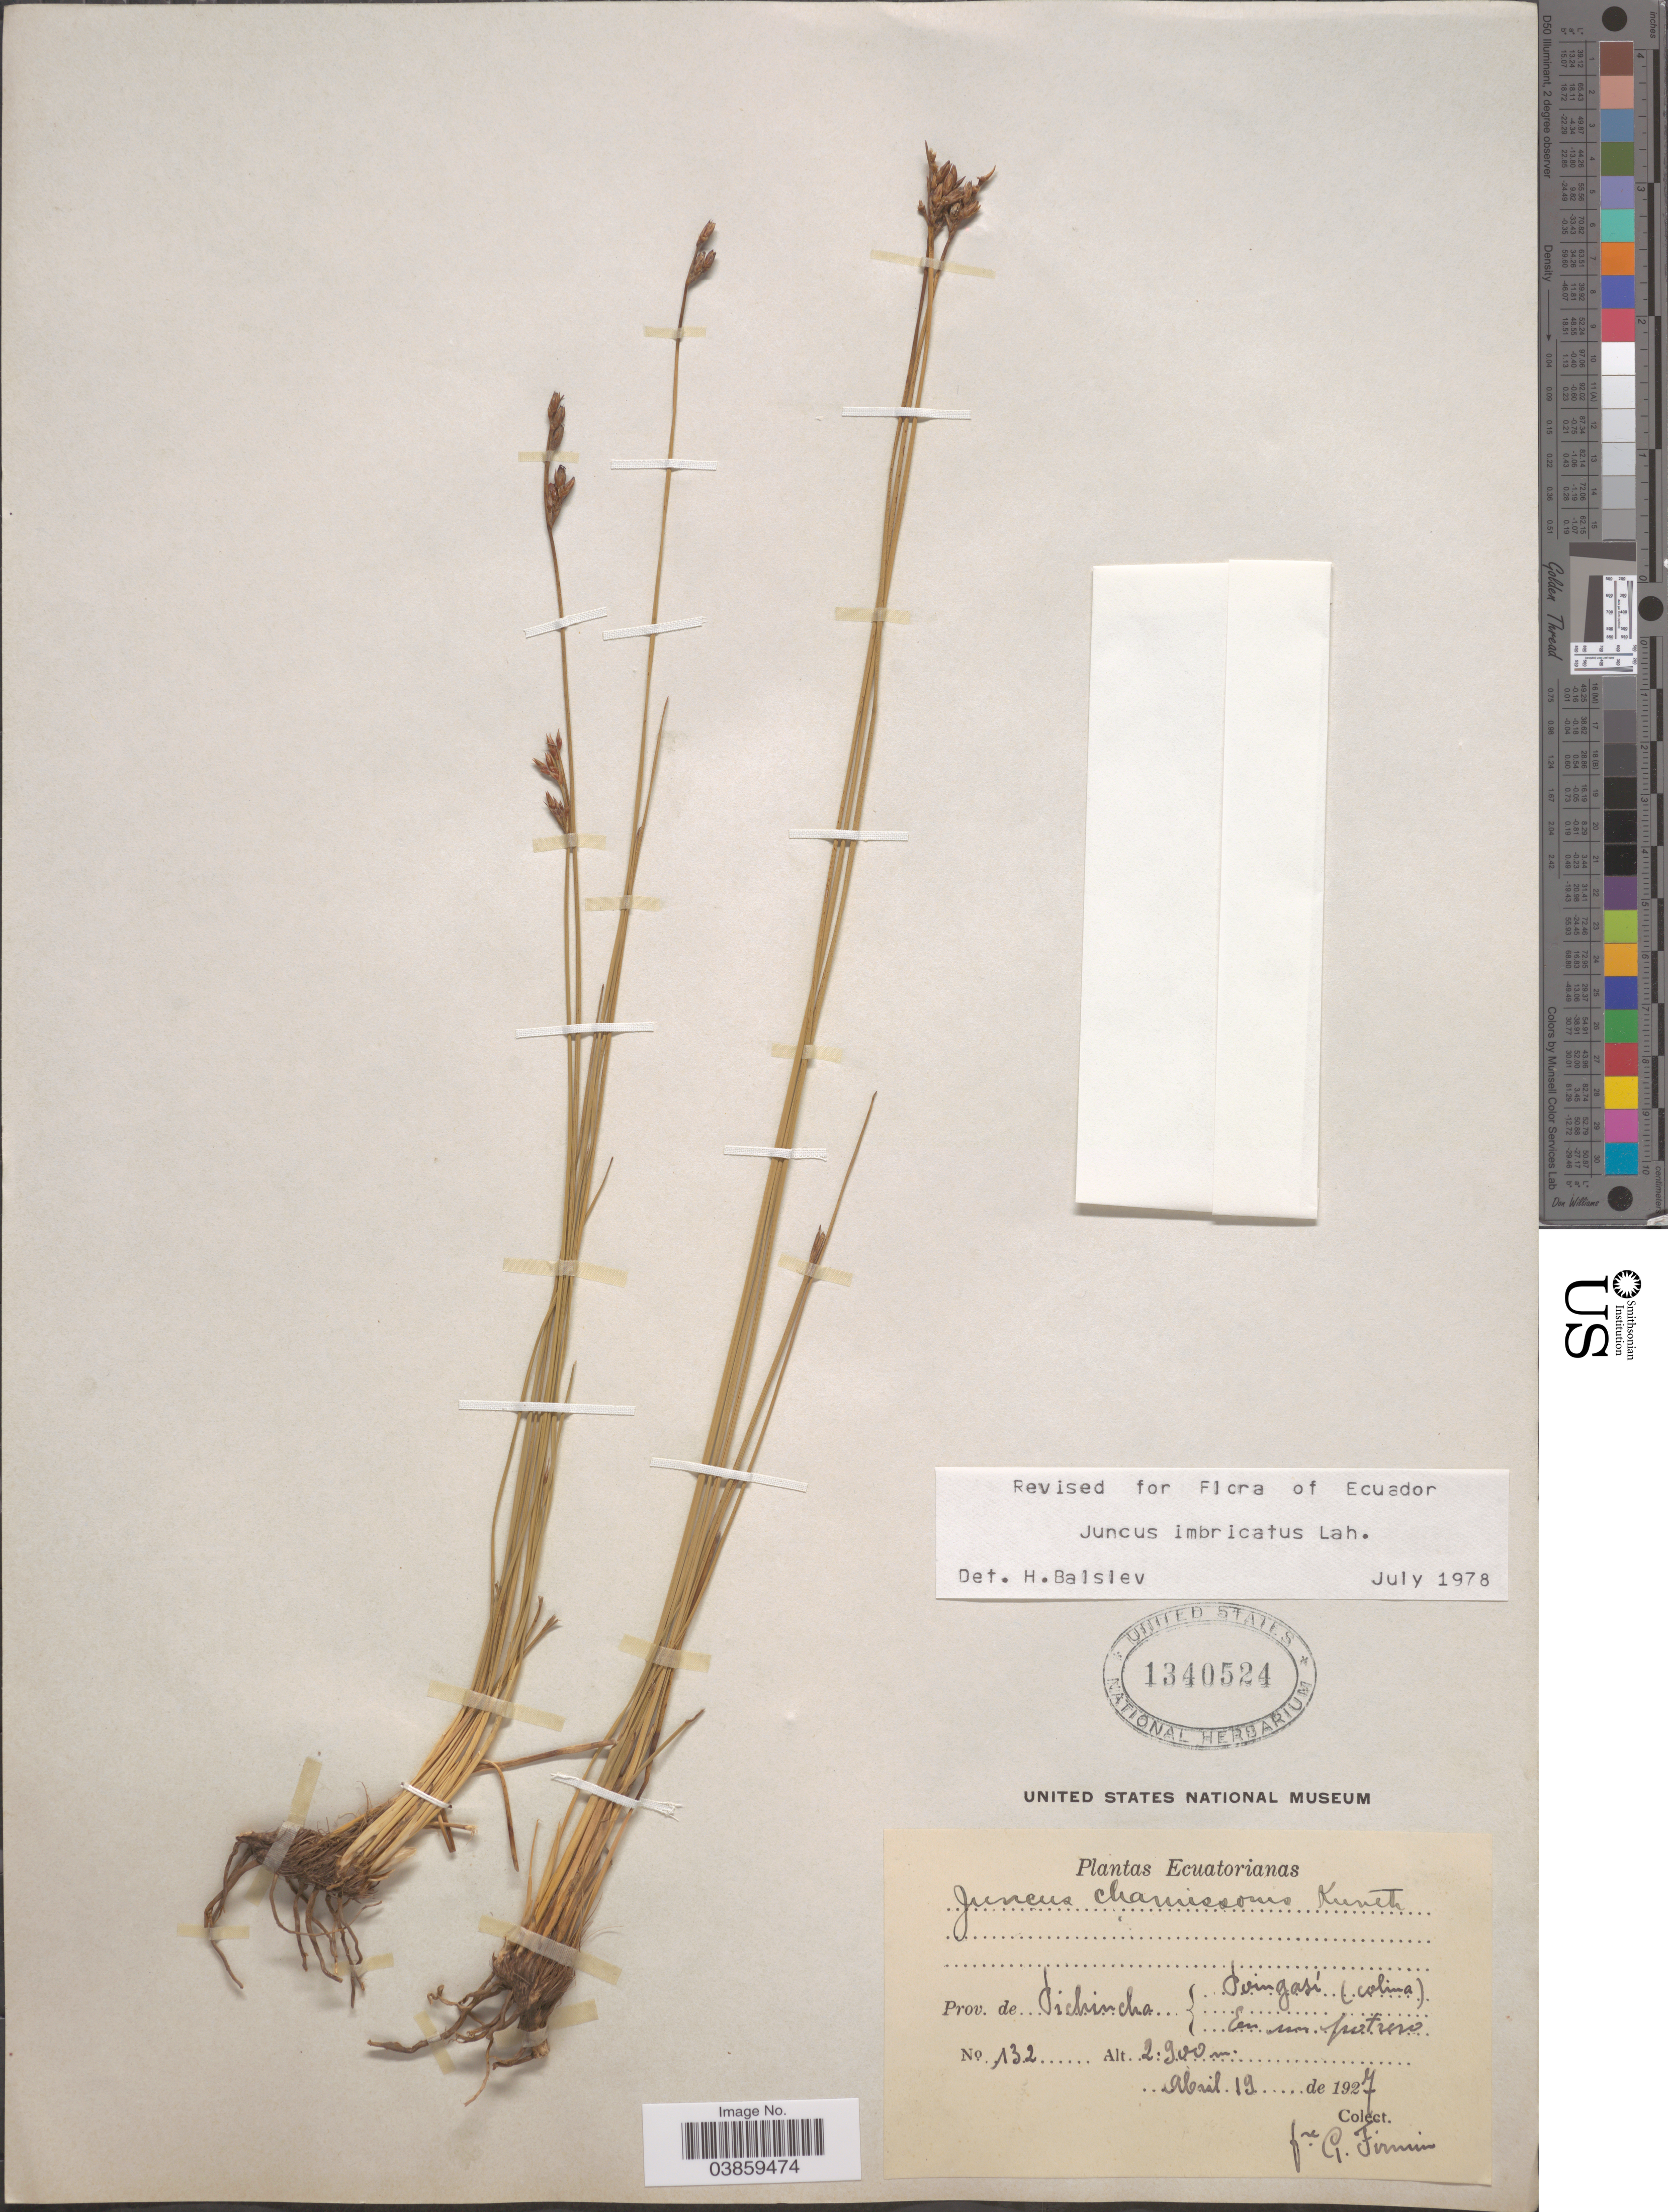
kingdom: Plantae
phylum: Tracheophyta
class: Liliopsida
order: Poales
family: Juncaceae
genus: Juncus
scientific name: Juncus imbricatus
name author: Laharpe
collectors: F. Firmin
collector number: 132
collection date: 1927-04-19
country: Ecuador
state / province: Pichincha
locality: Poingasí (Colina).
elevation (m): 2900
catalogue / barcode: US 1340524